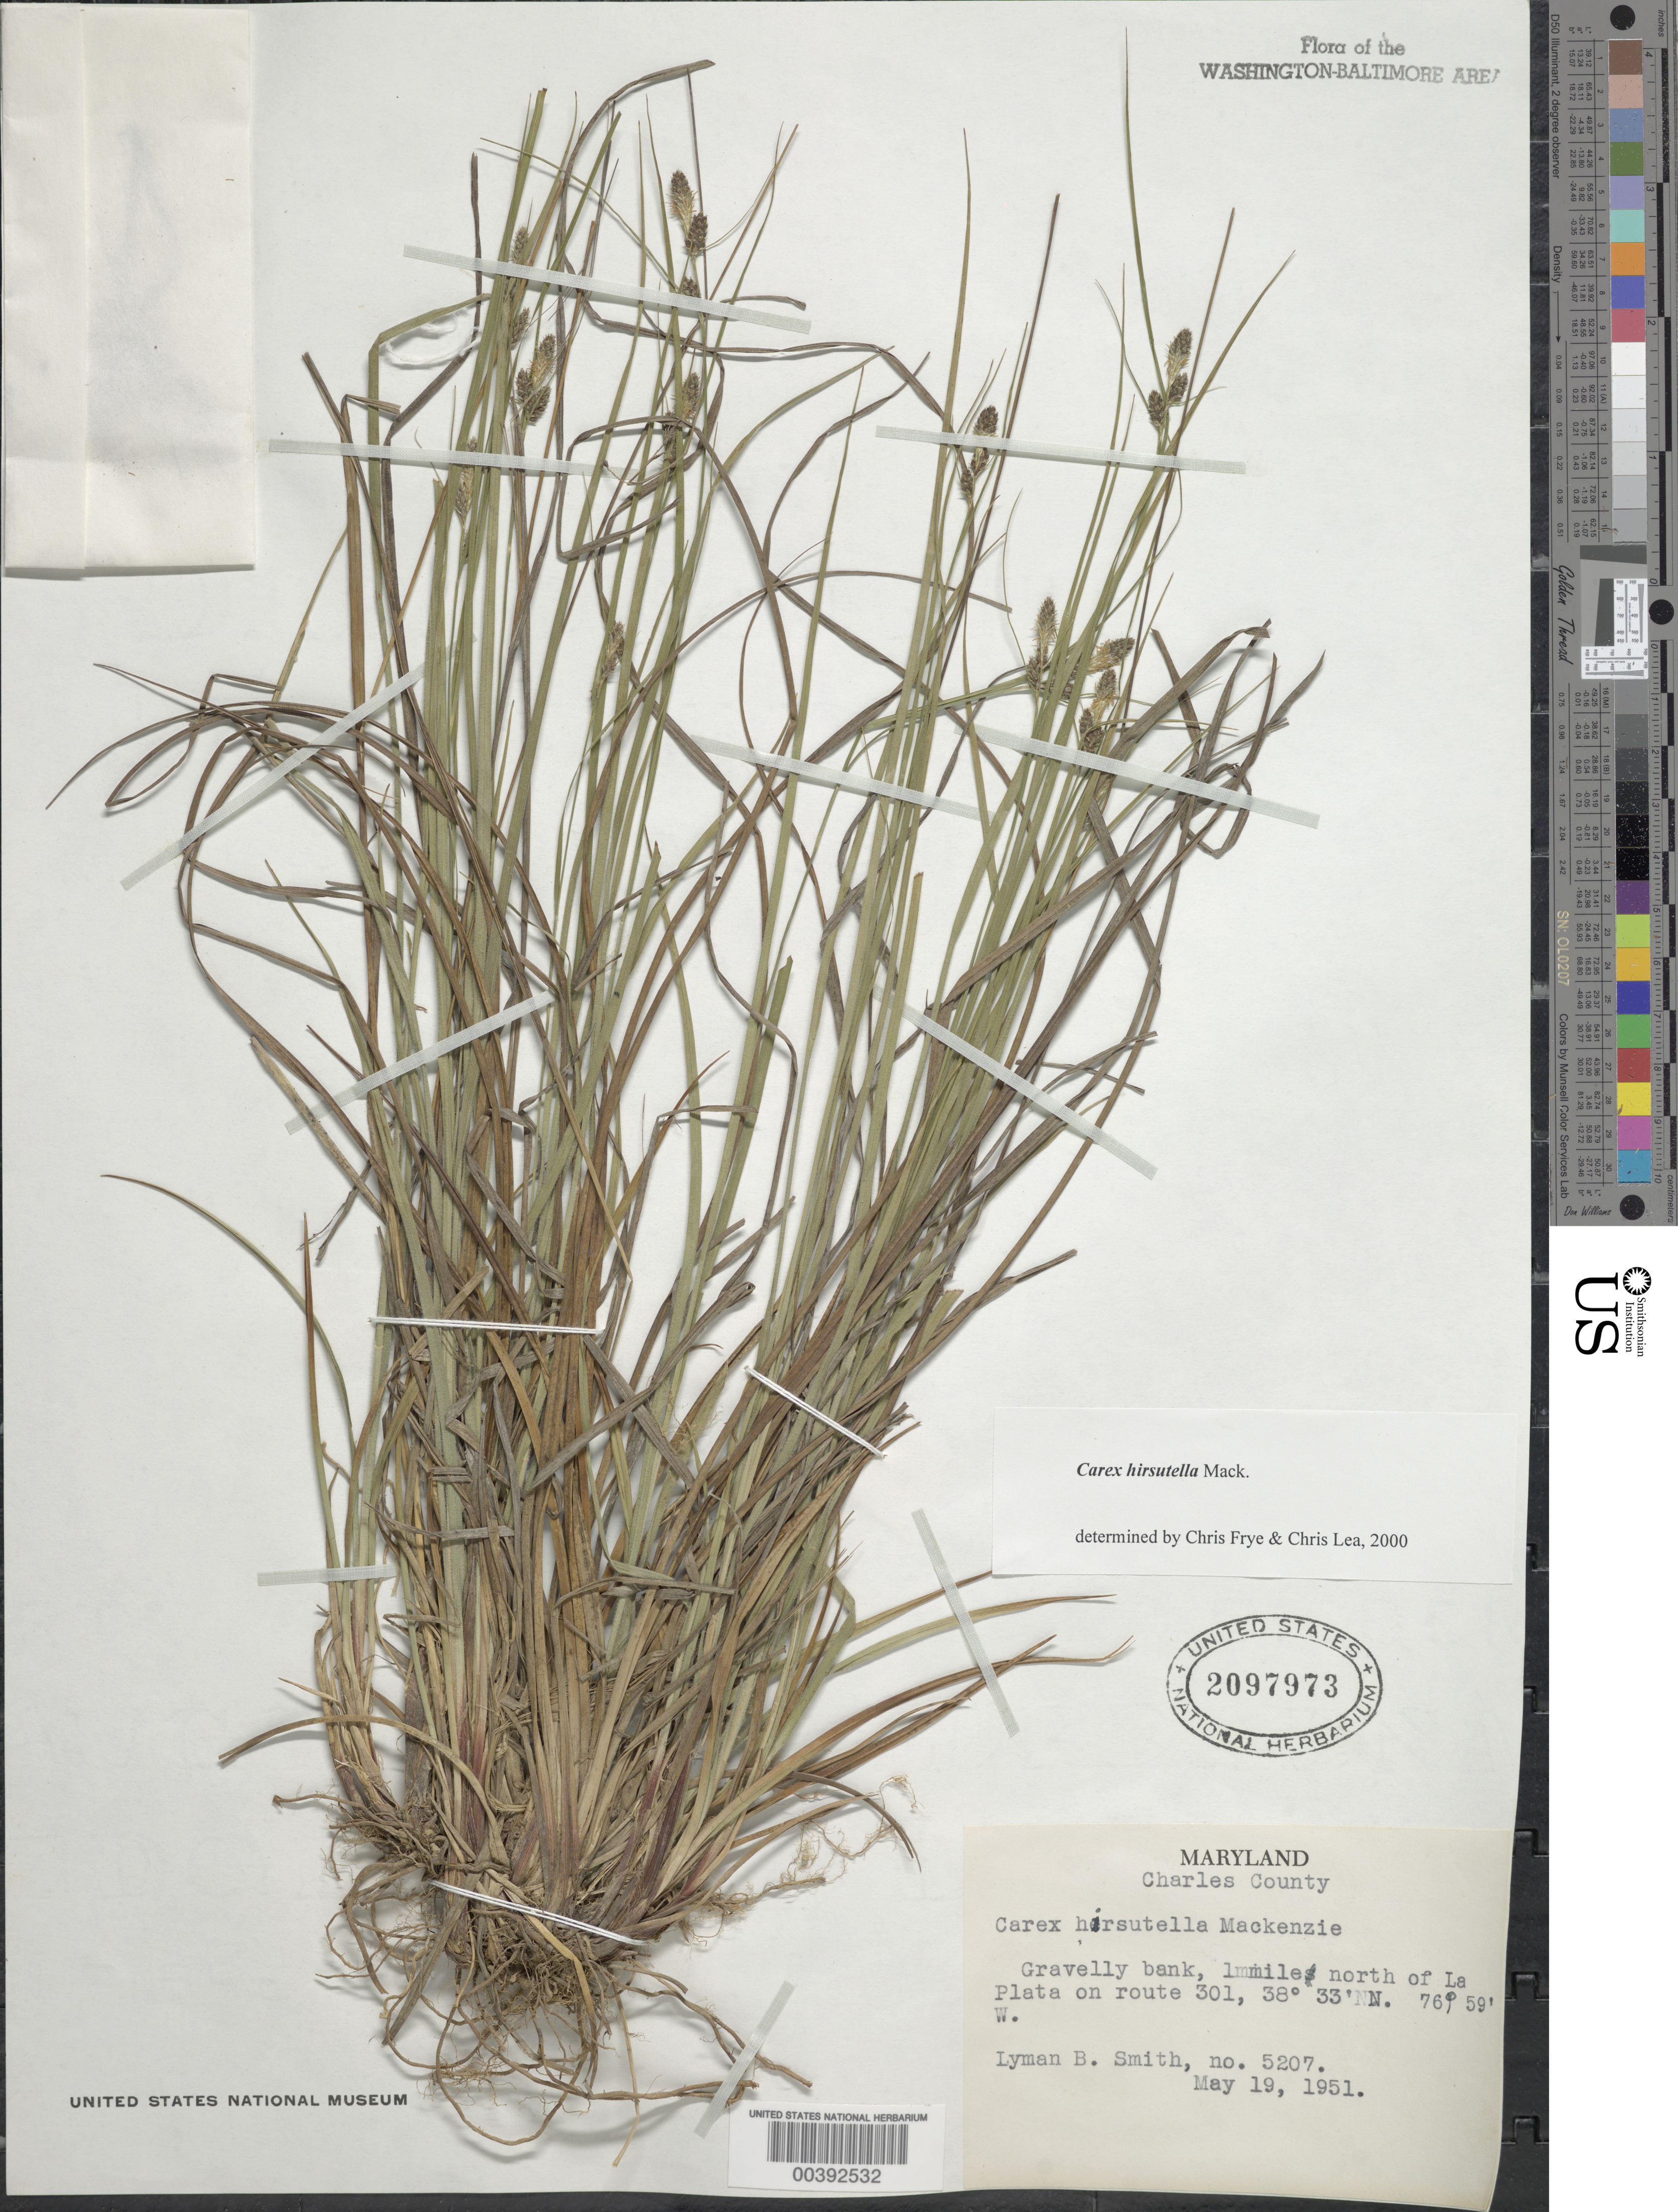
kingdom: Plantae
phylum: Tracheophyta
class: Liliopsida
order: Poales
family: Cyperaceae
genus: Carex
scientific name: Carex hirsutella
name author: Mack.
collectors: L. Smith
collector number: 5207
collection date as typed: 19 May 1951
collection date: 1951-05-19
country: United States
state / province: Maryland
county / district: Charles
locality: North of La Plata, on Route 301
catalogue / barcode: US 2097973